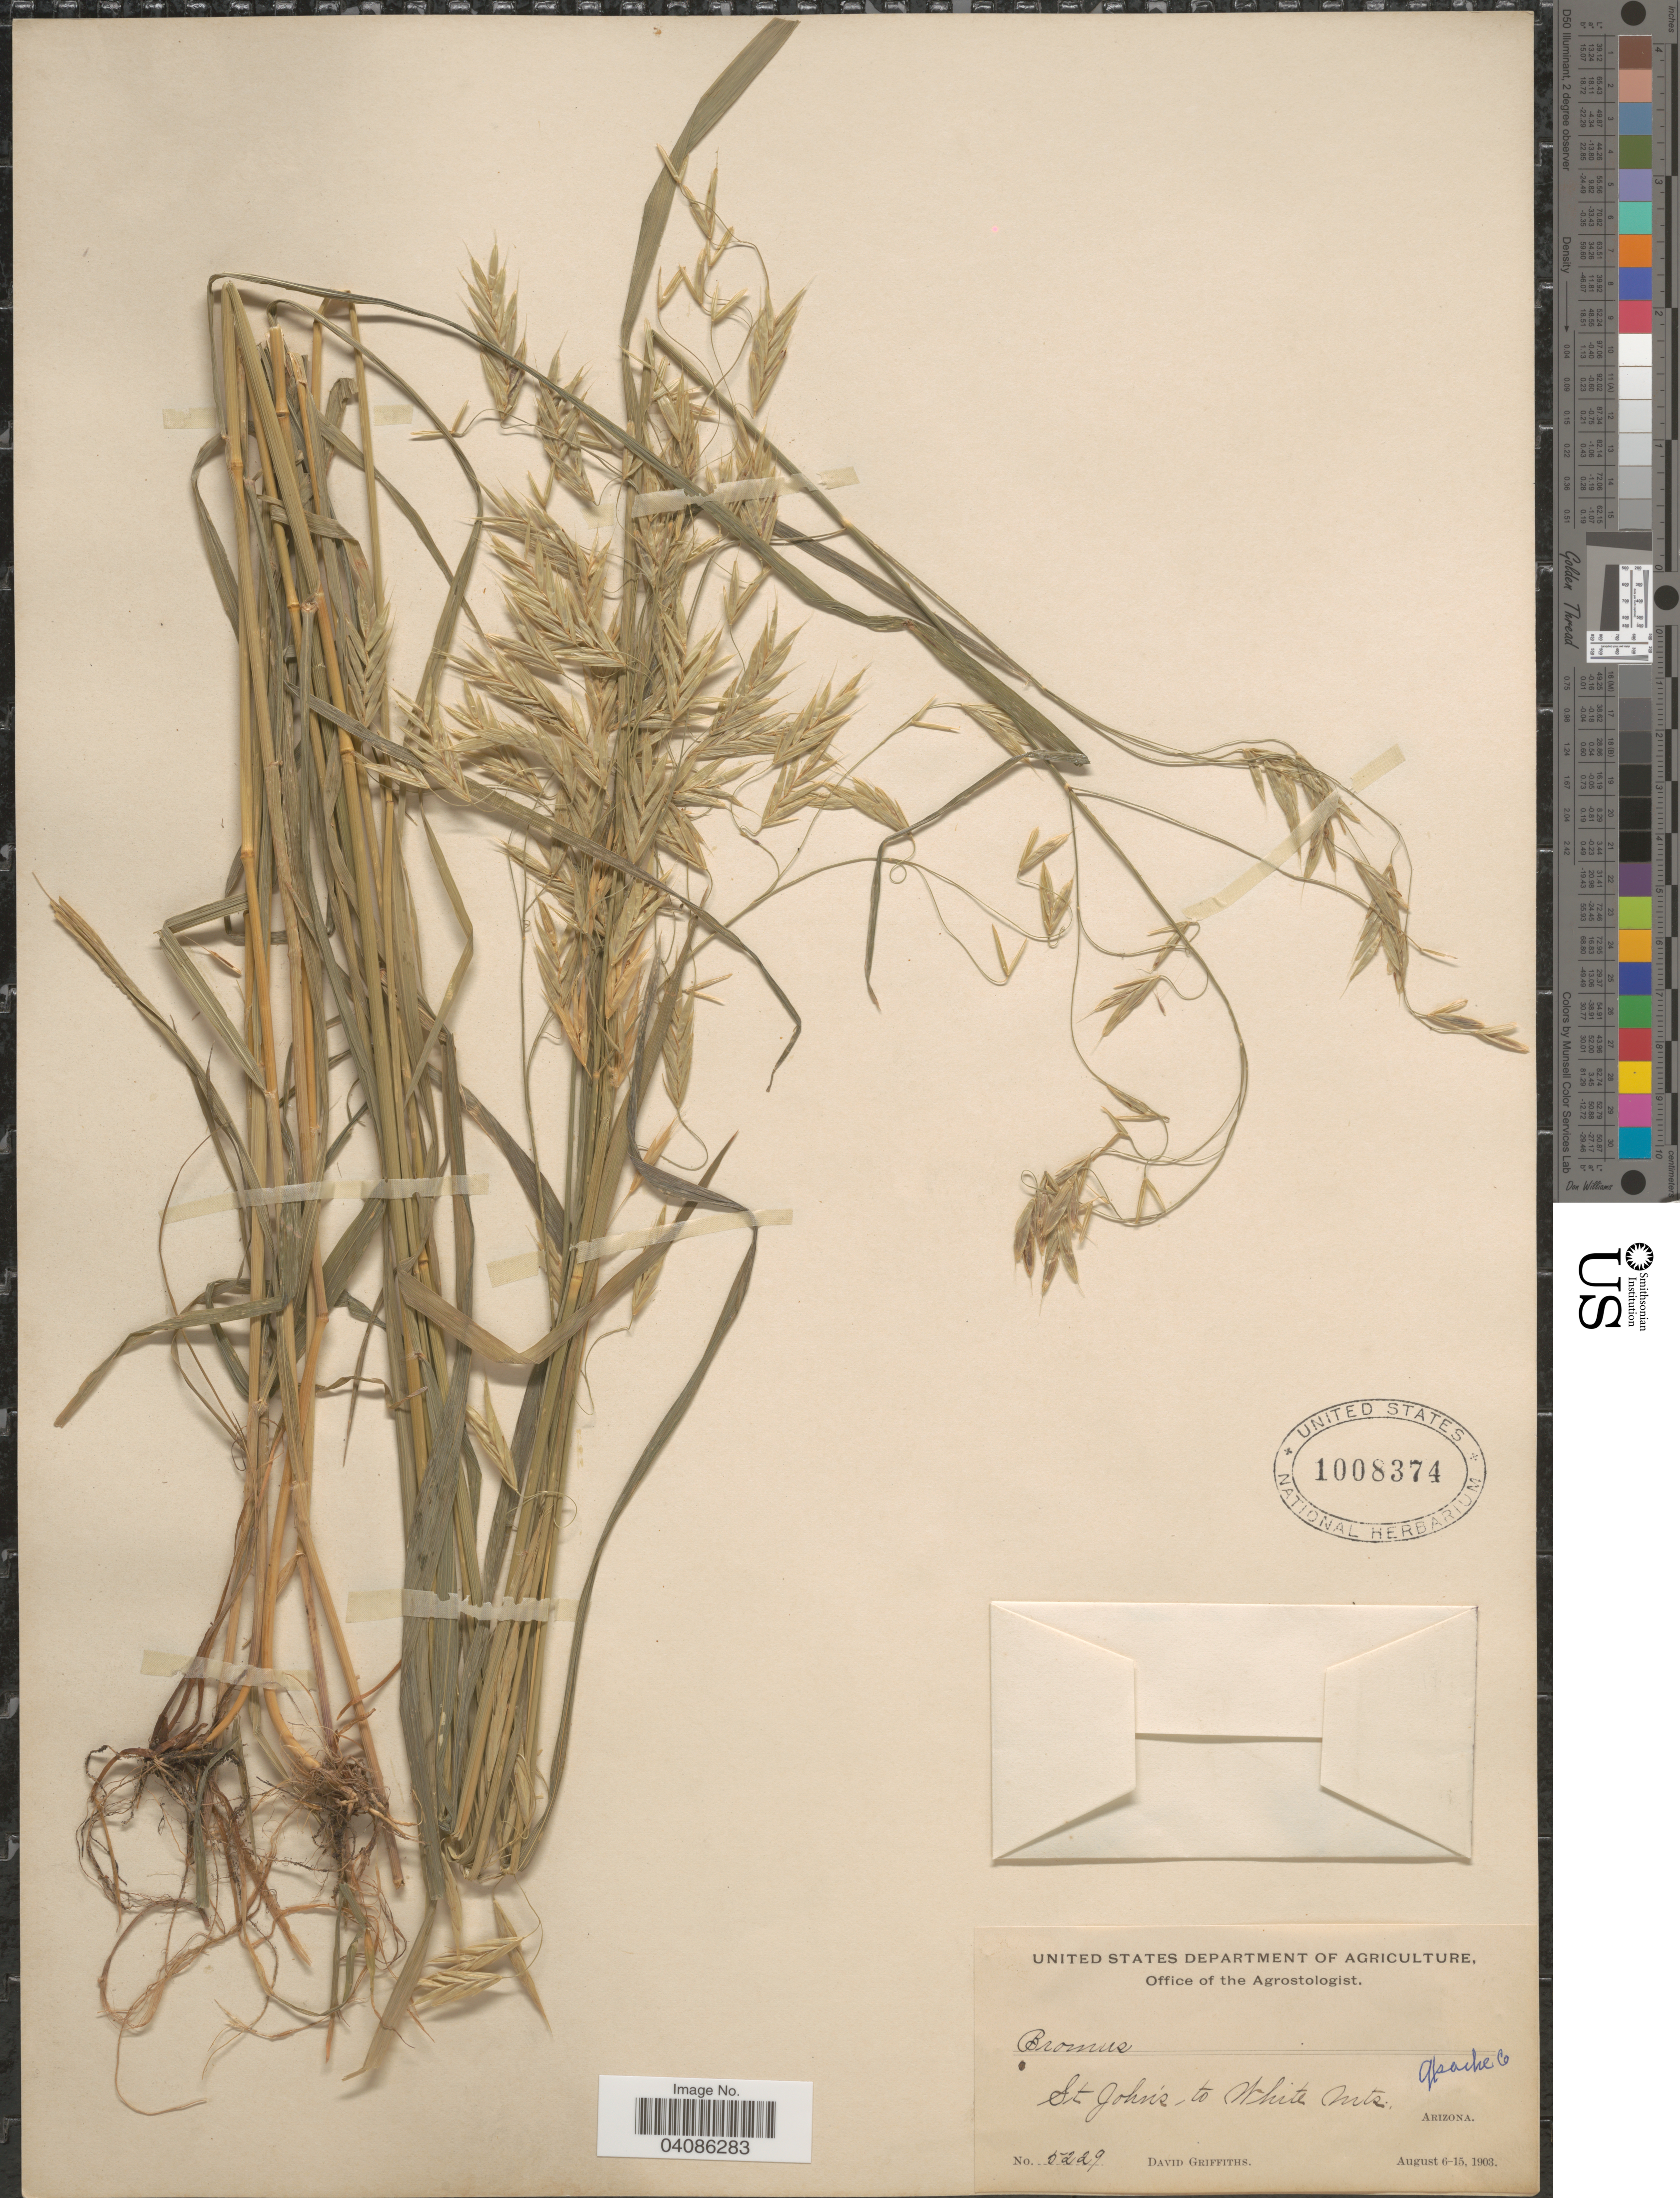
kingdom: Plantae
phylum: Tracheophyta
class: Liliopsida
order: Poales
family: Poaceae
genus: Bromus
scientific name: Bromus sp.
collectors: D. Griffiths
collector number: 5229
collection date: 1903-08-06/1903-08-15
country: United States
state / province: Arizona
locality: St. John's to White Mts. Apache Co.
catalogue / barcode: US 1008374